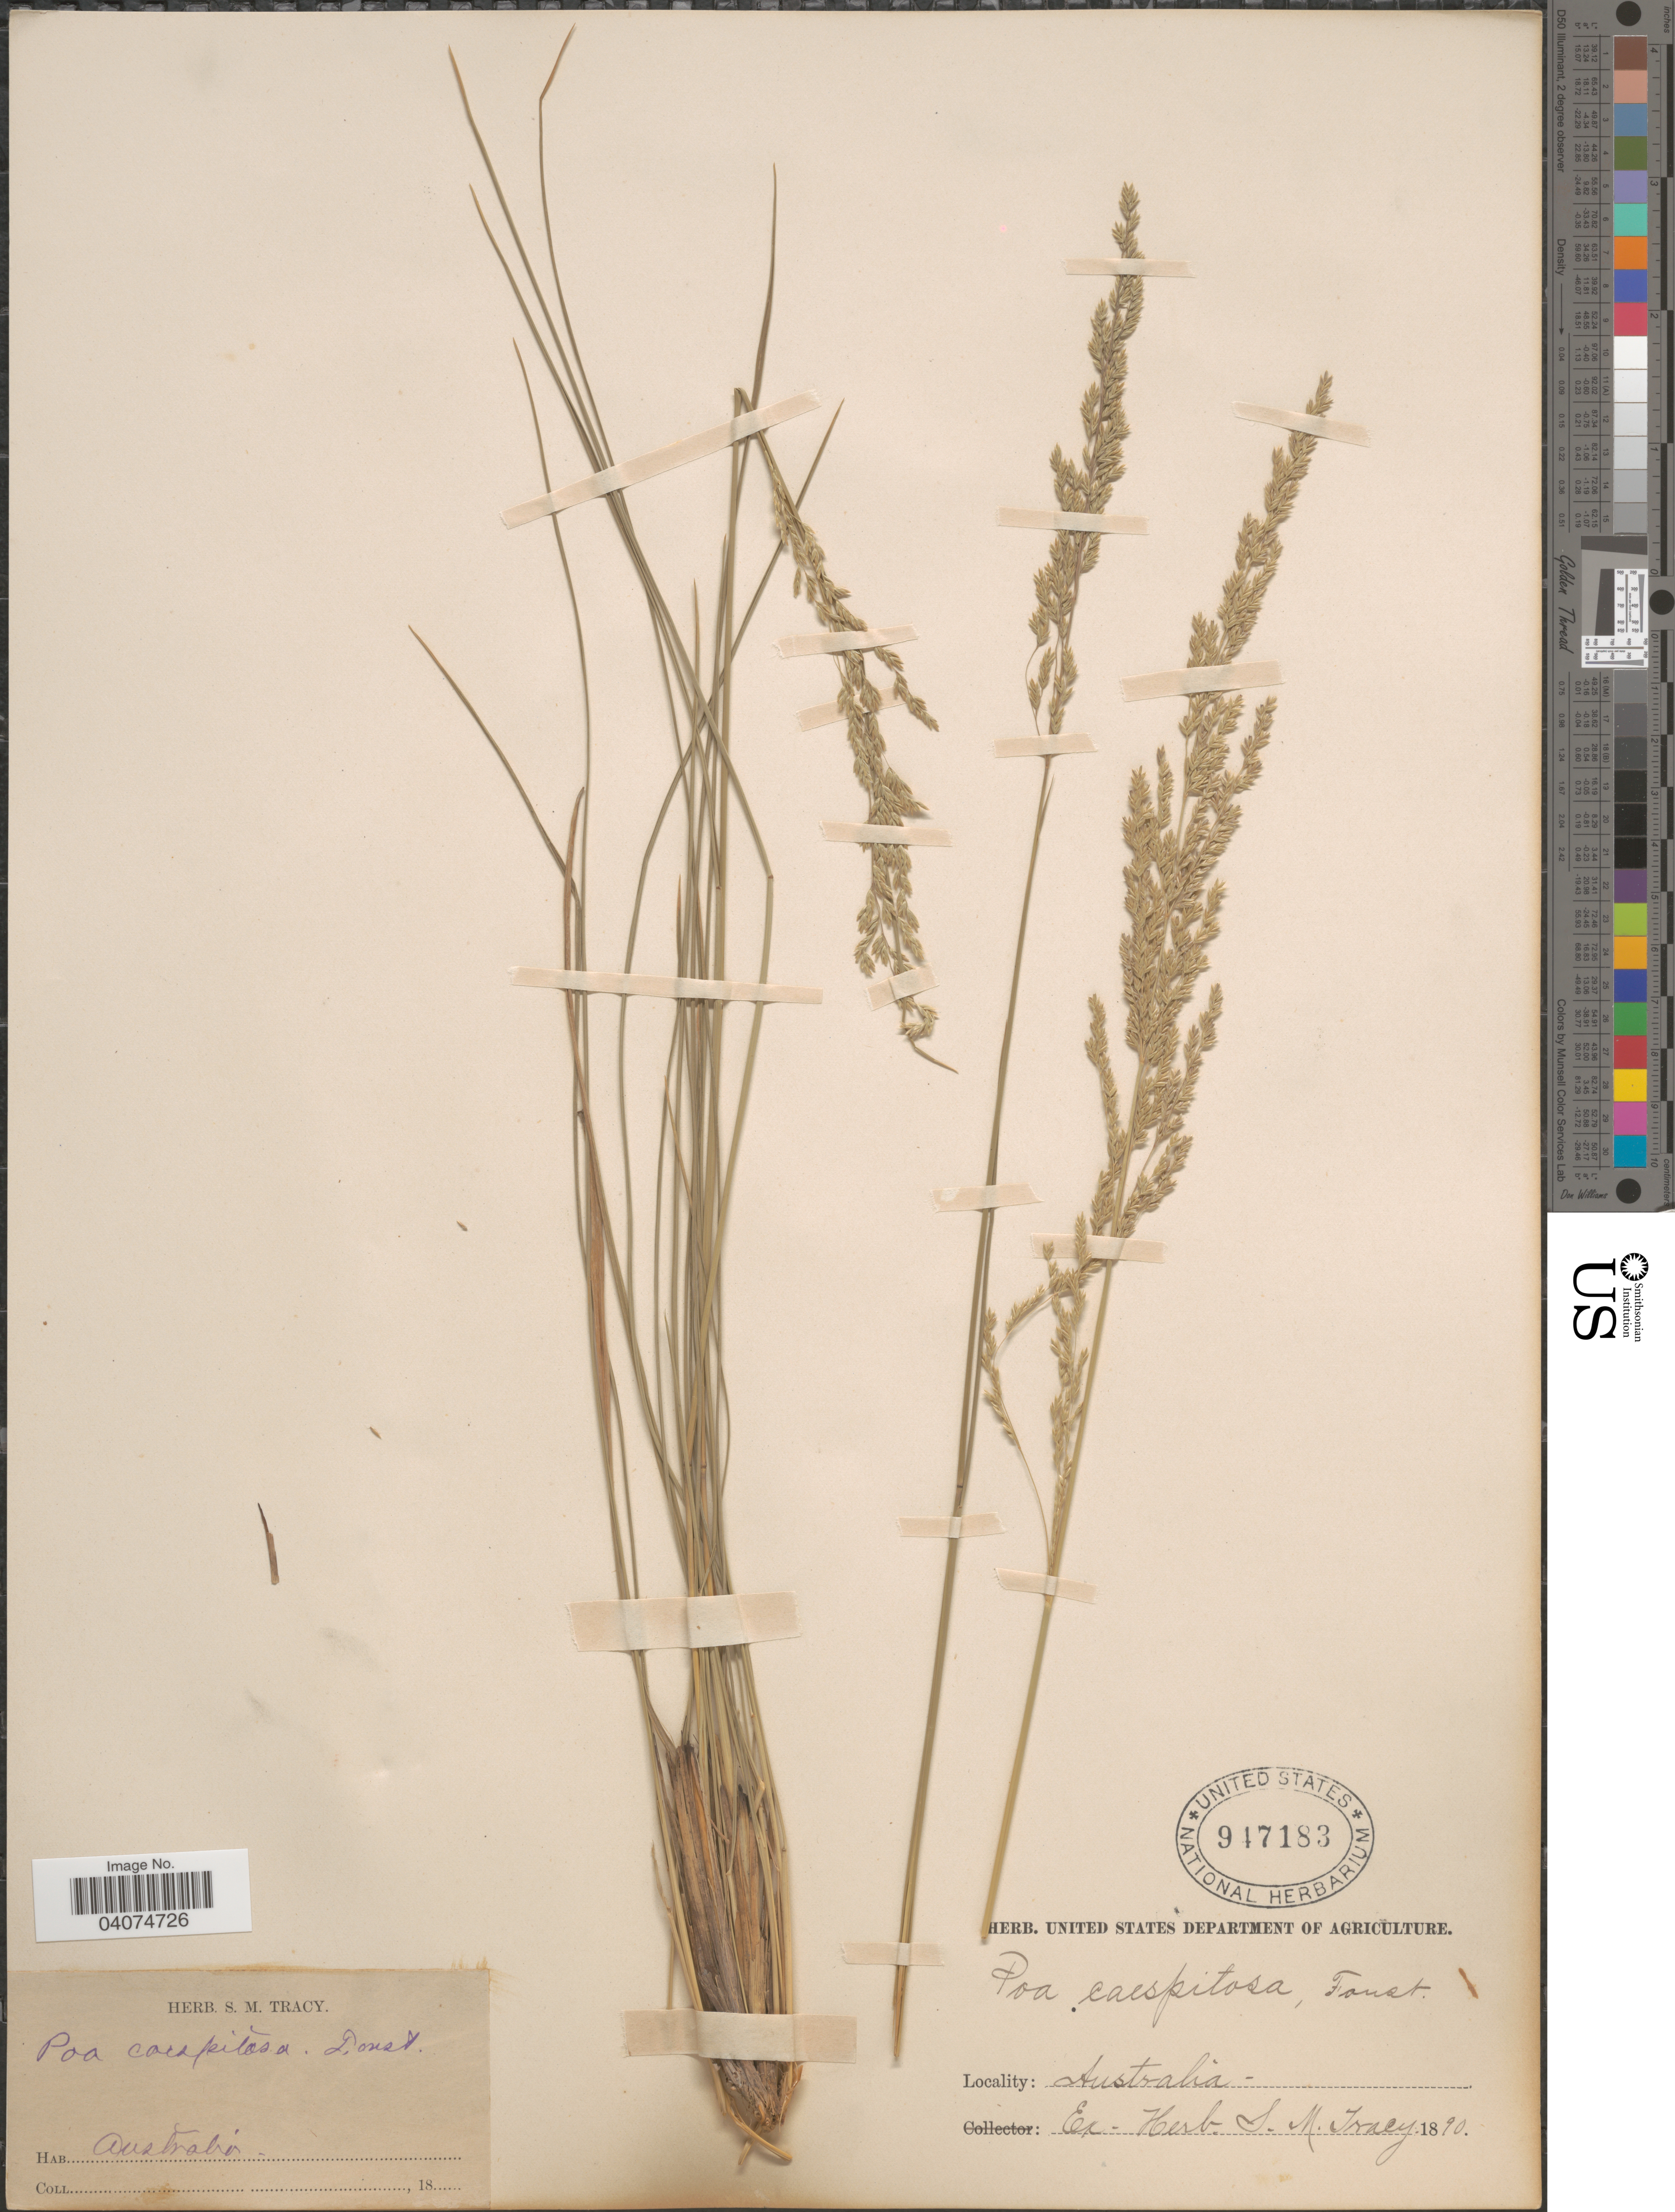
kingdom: Plantae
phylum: Tracheophyta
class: Liliopsida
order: Poales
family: Poaceae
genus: Poa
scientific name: Poa sp.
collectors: Ex herb. S. M. Tracy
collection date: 1890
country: Australia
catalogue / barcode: US 947183